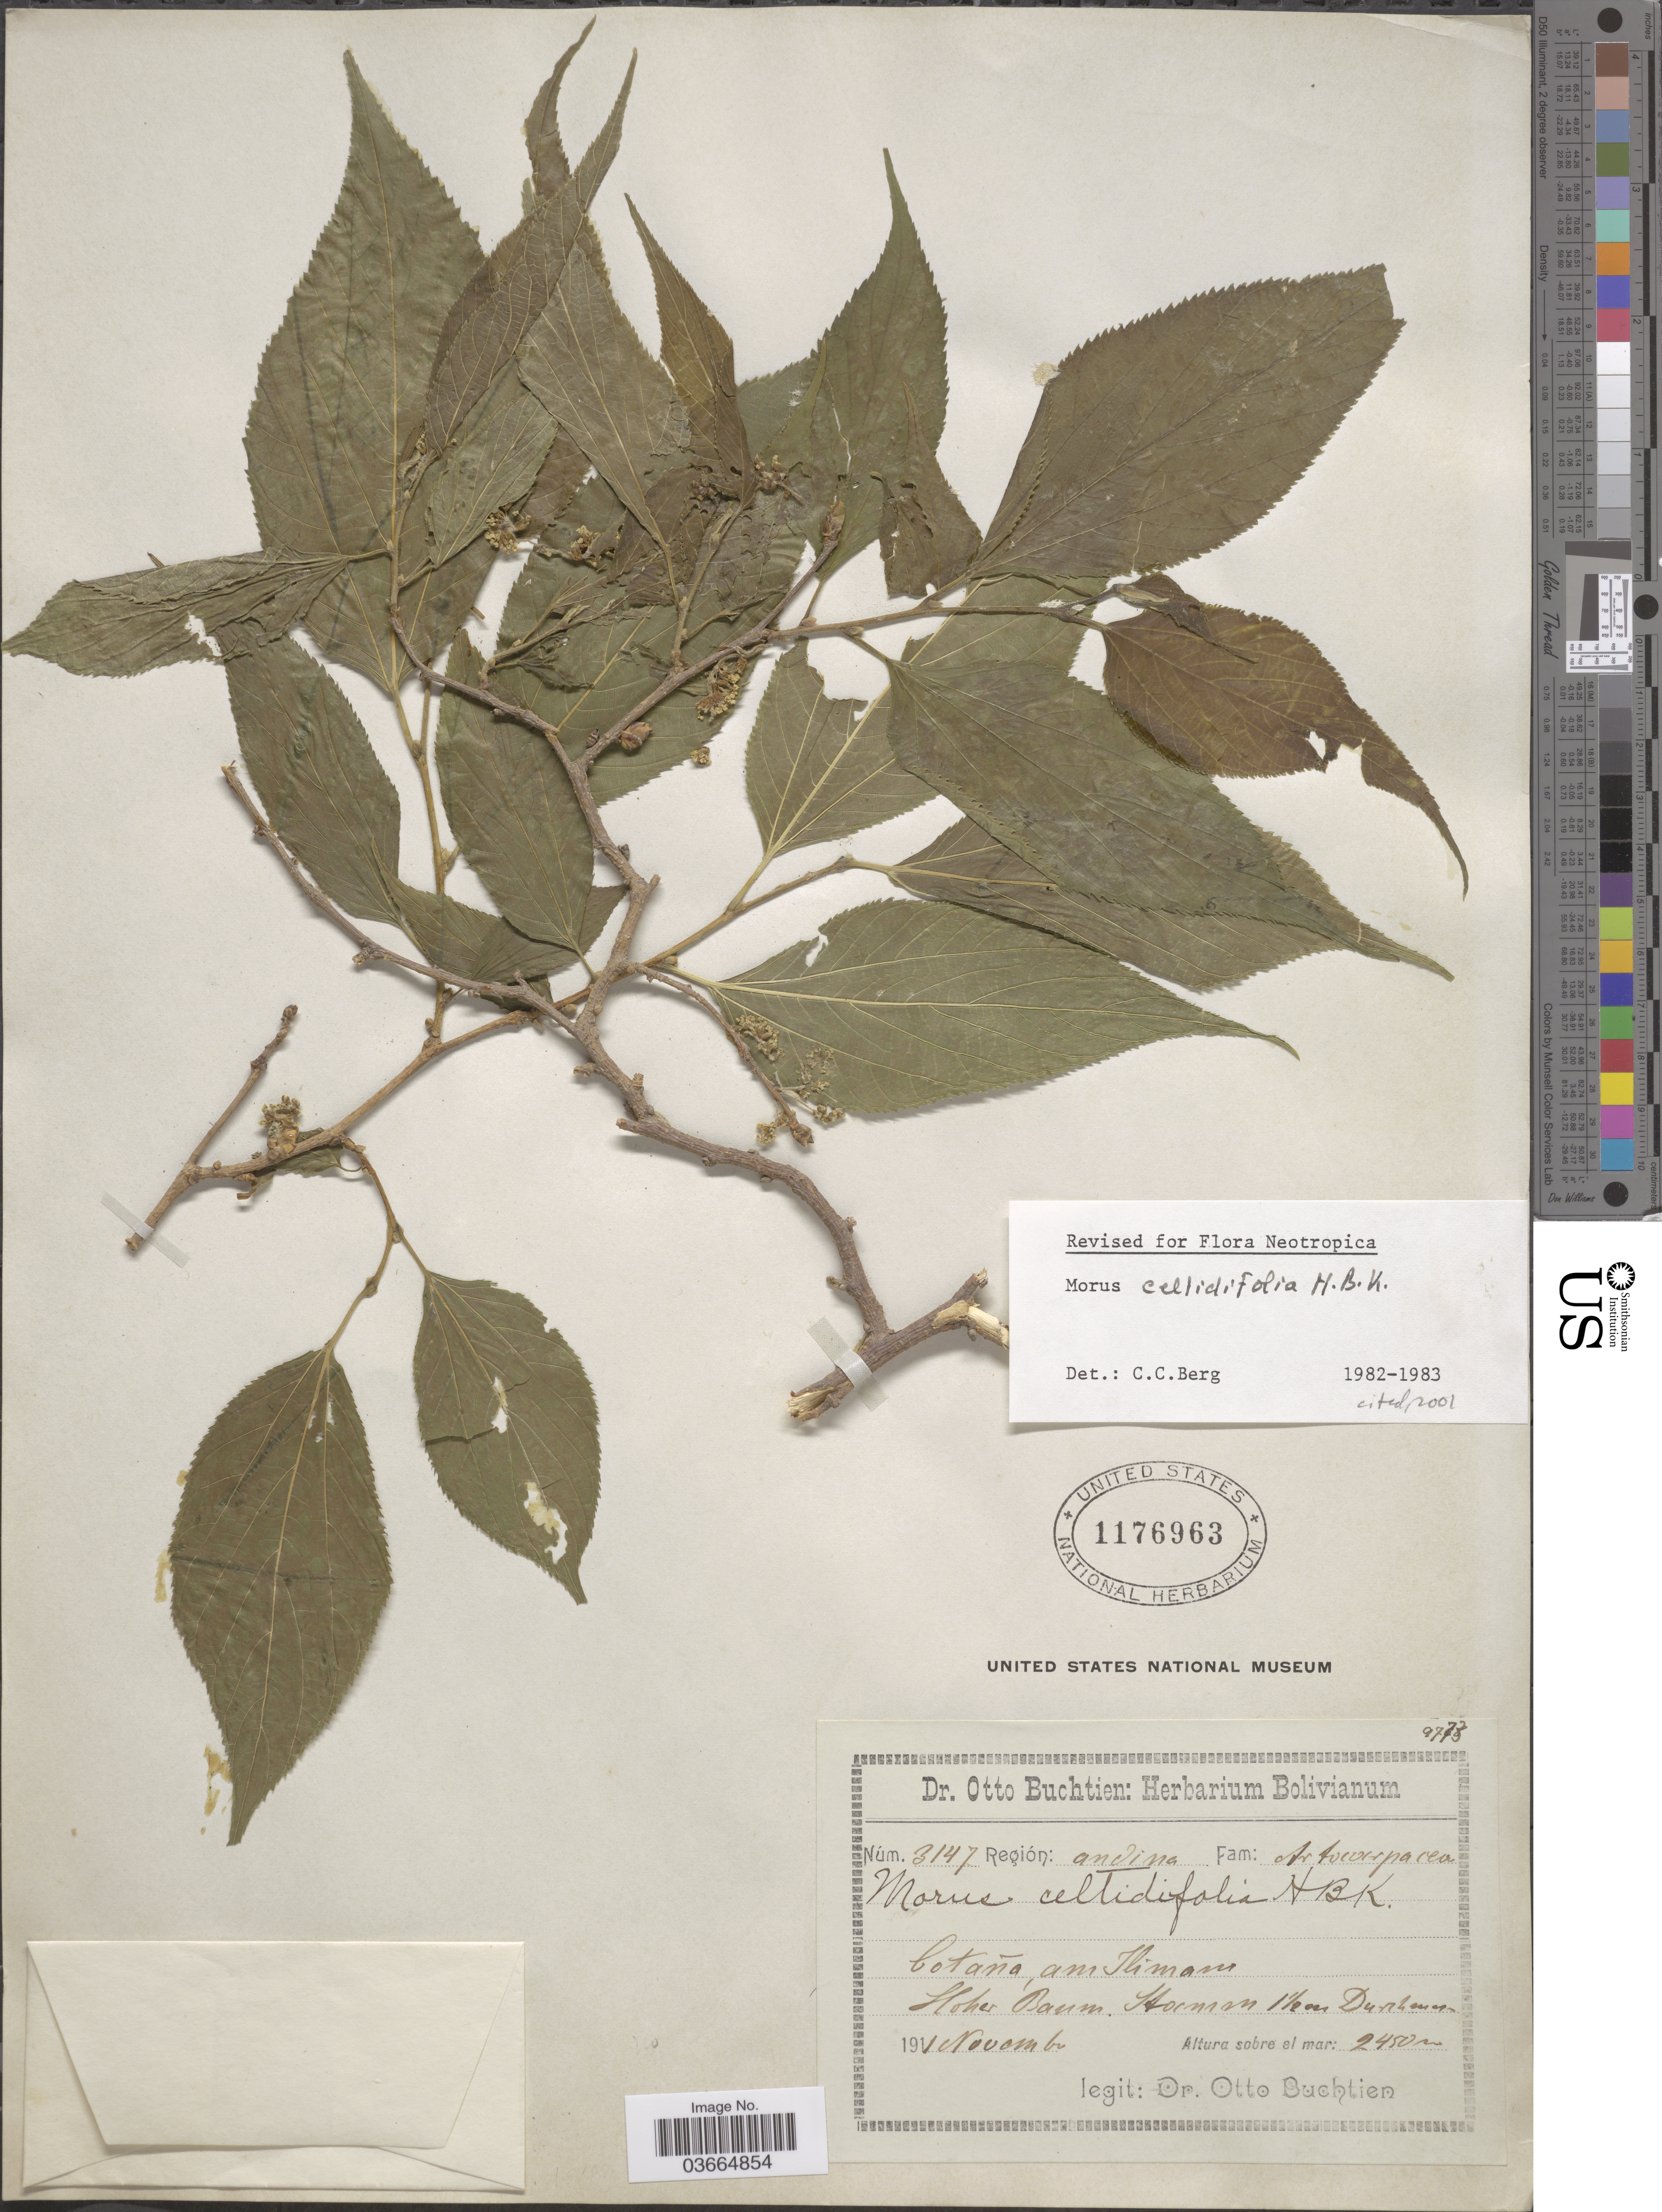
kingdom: Plantae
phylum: Tracheophyta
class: Magnoliopsida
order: Rosales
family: Moraceae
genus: Morus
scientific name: Morus celtidifolia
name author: Kunth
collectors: O. Buchtien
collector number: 3147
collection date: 1911-11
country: Bolivia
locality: Regio Andina. Cotaña am Ilimani.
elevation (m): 2450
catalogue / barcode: US 1176963